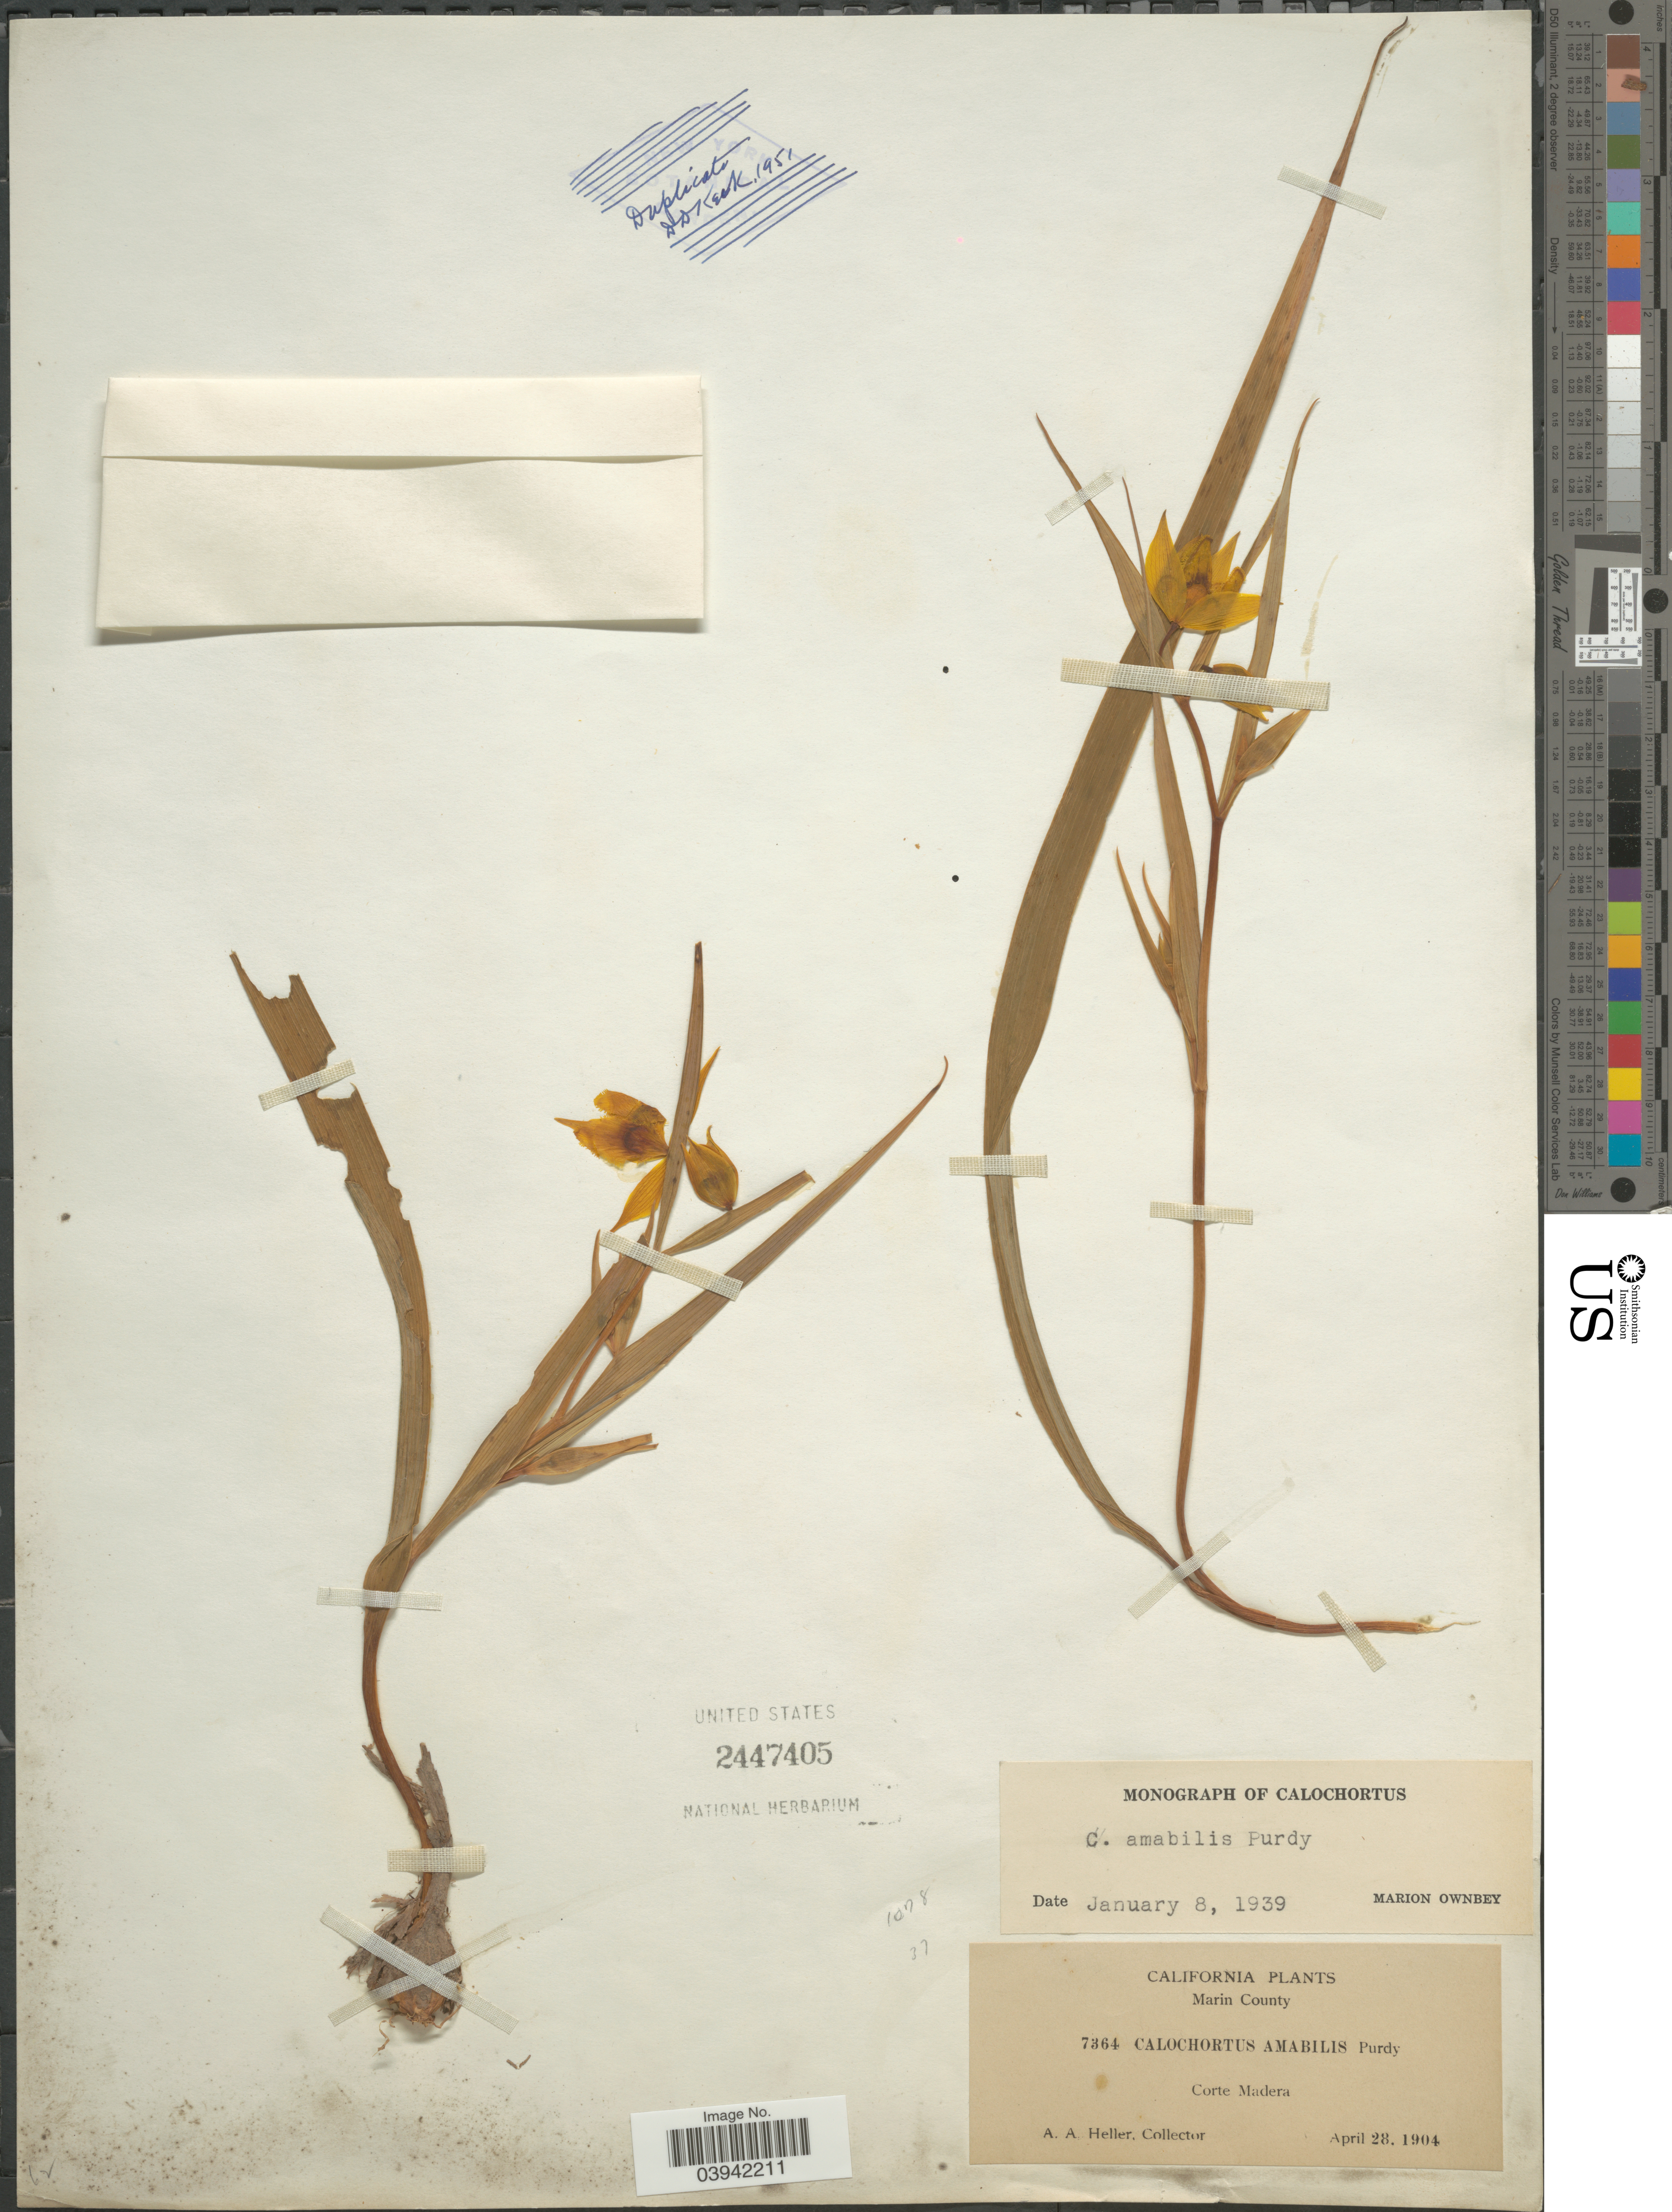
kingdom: Plantae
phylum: Tracheophyta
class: Liliopsida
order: Liliales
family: Liliaceae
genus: Calochortus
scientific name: Calochortus amabilis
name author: Purdy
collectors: A. A. Heller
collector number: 7364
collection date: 1904-04-28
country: United States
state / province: California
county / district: Marin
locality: Marin County. Corte Madera.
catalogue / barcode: US 2447405